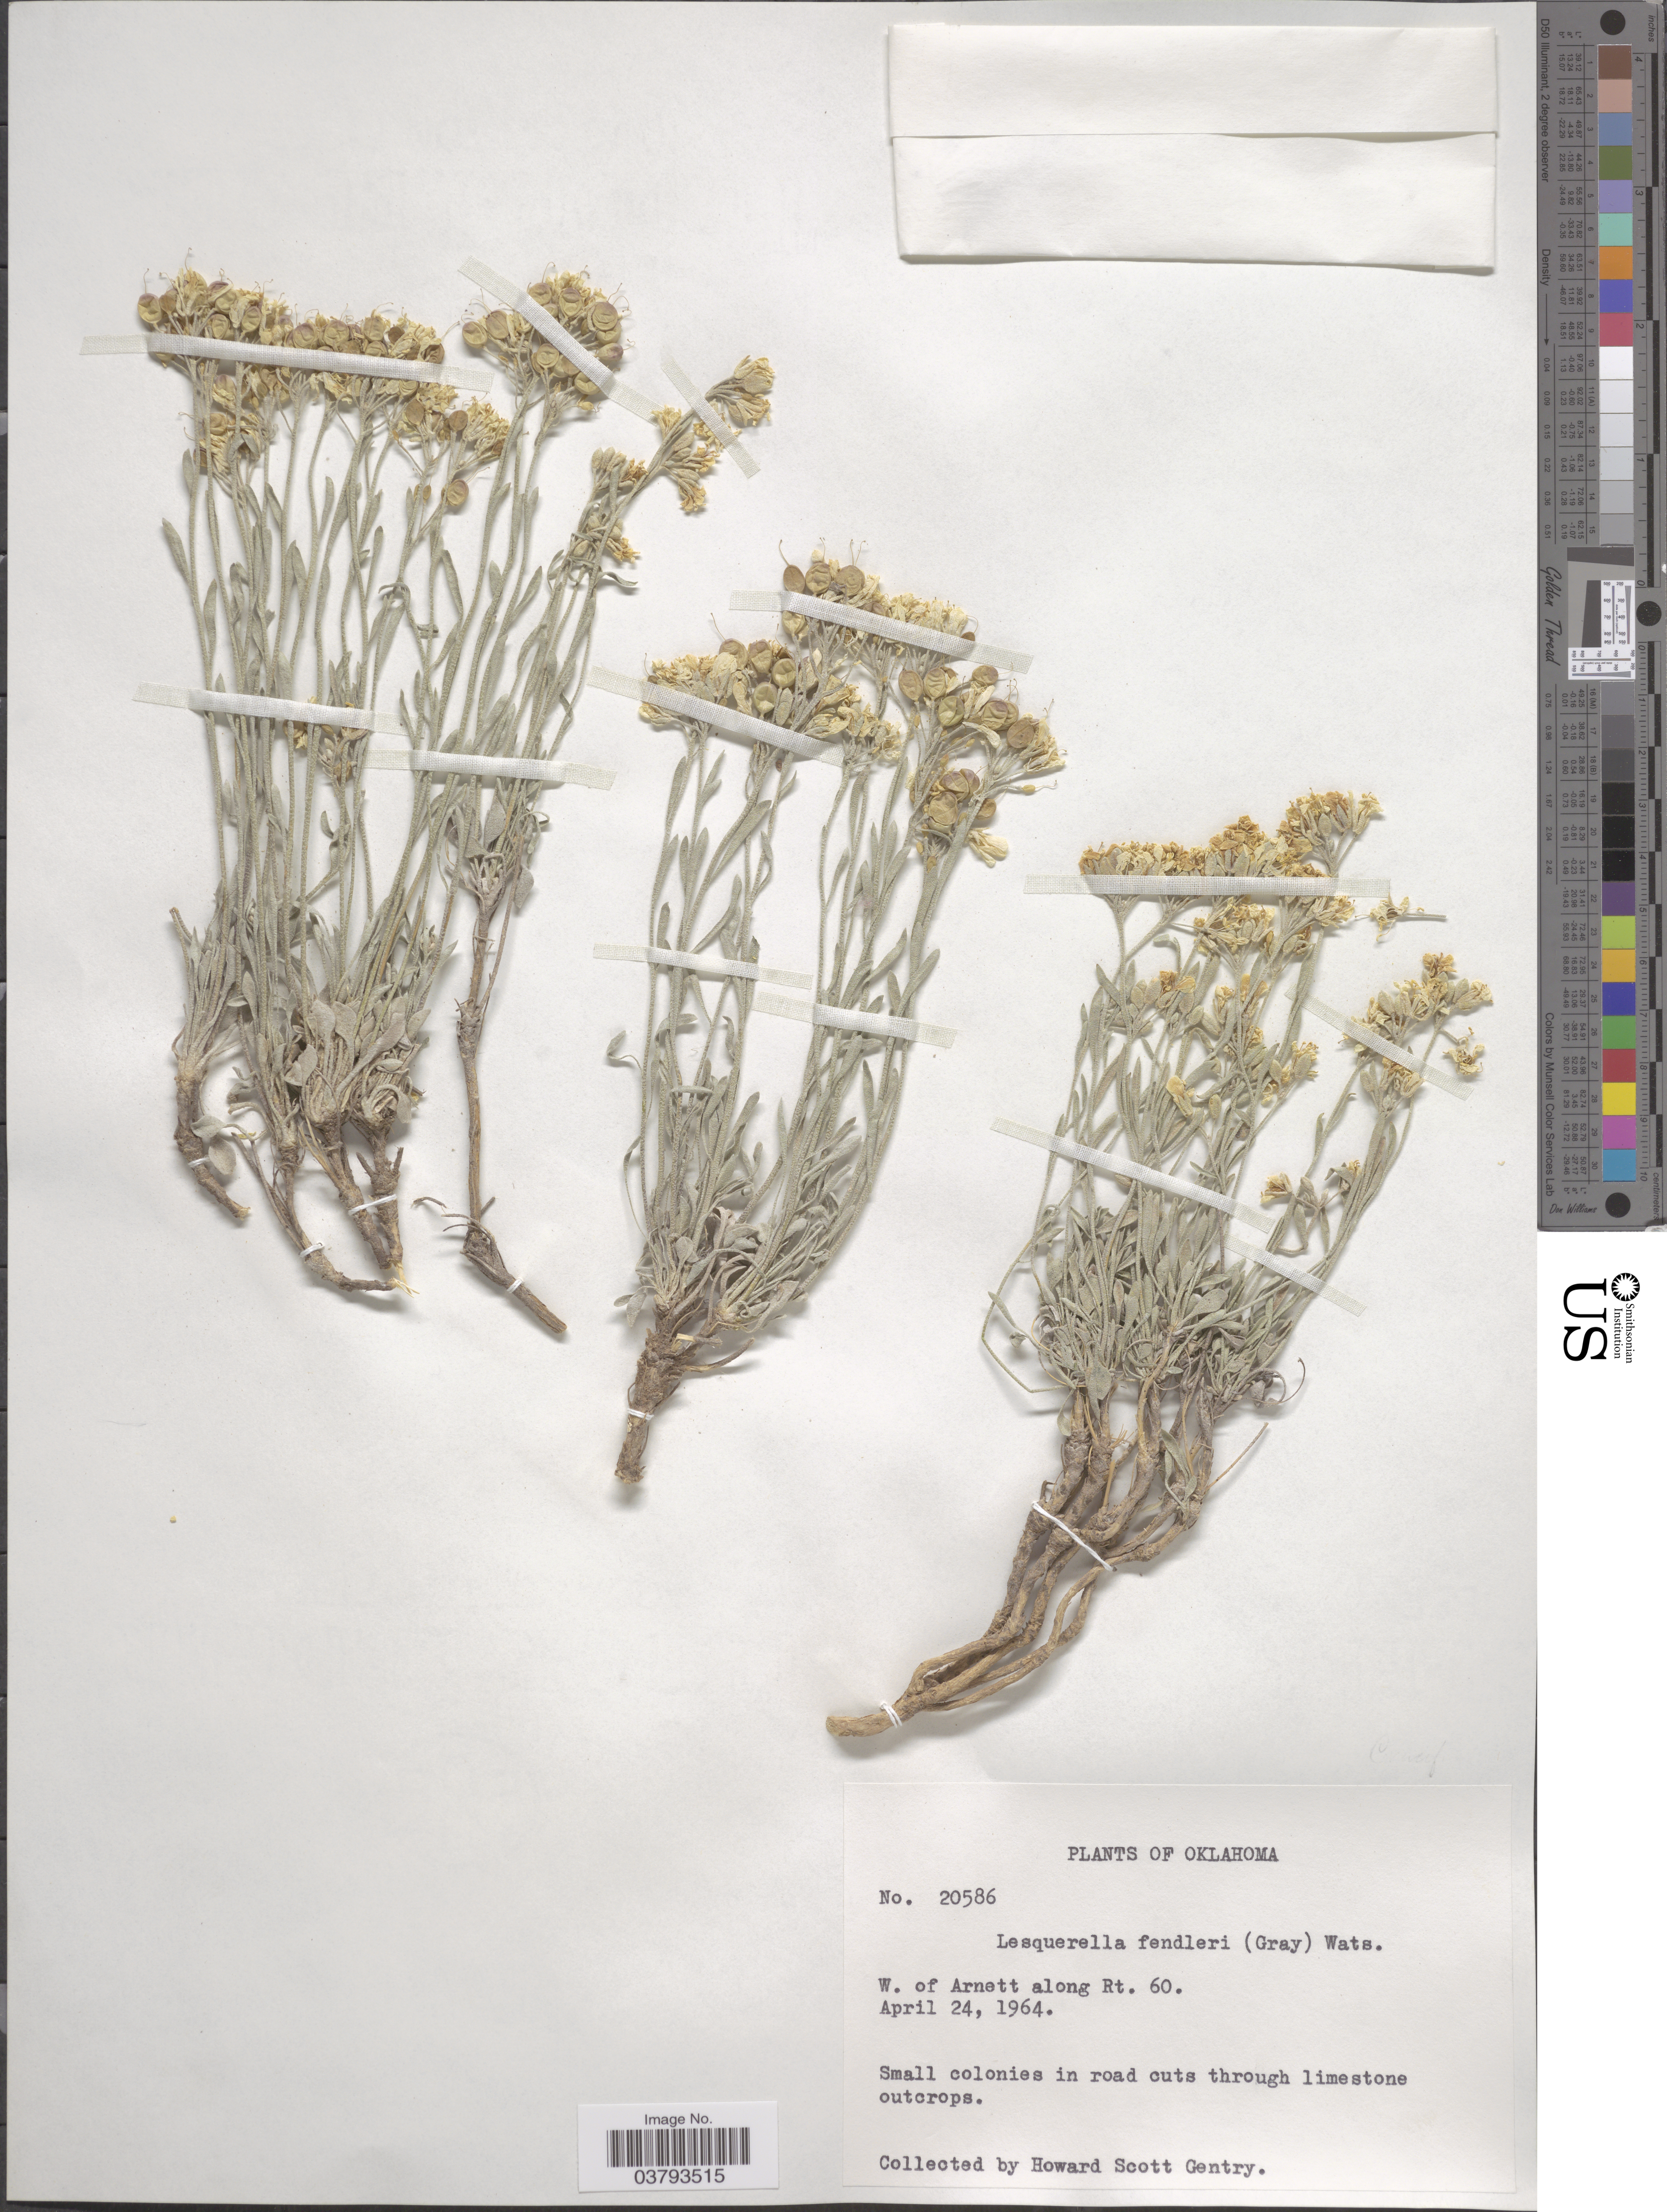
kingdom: Plantae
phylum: Tracheophyta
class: Magnoliopsida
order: Brassicales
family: Brassicaceae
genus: Lesquerella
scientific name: Lesquerella fendleri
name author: (A. Gray) S. Watson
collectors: H. S. Gentry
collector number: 20586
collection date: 1964-04-24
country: United States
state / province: Oklahoma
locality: W. of Arnett along Rt. 60.